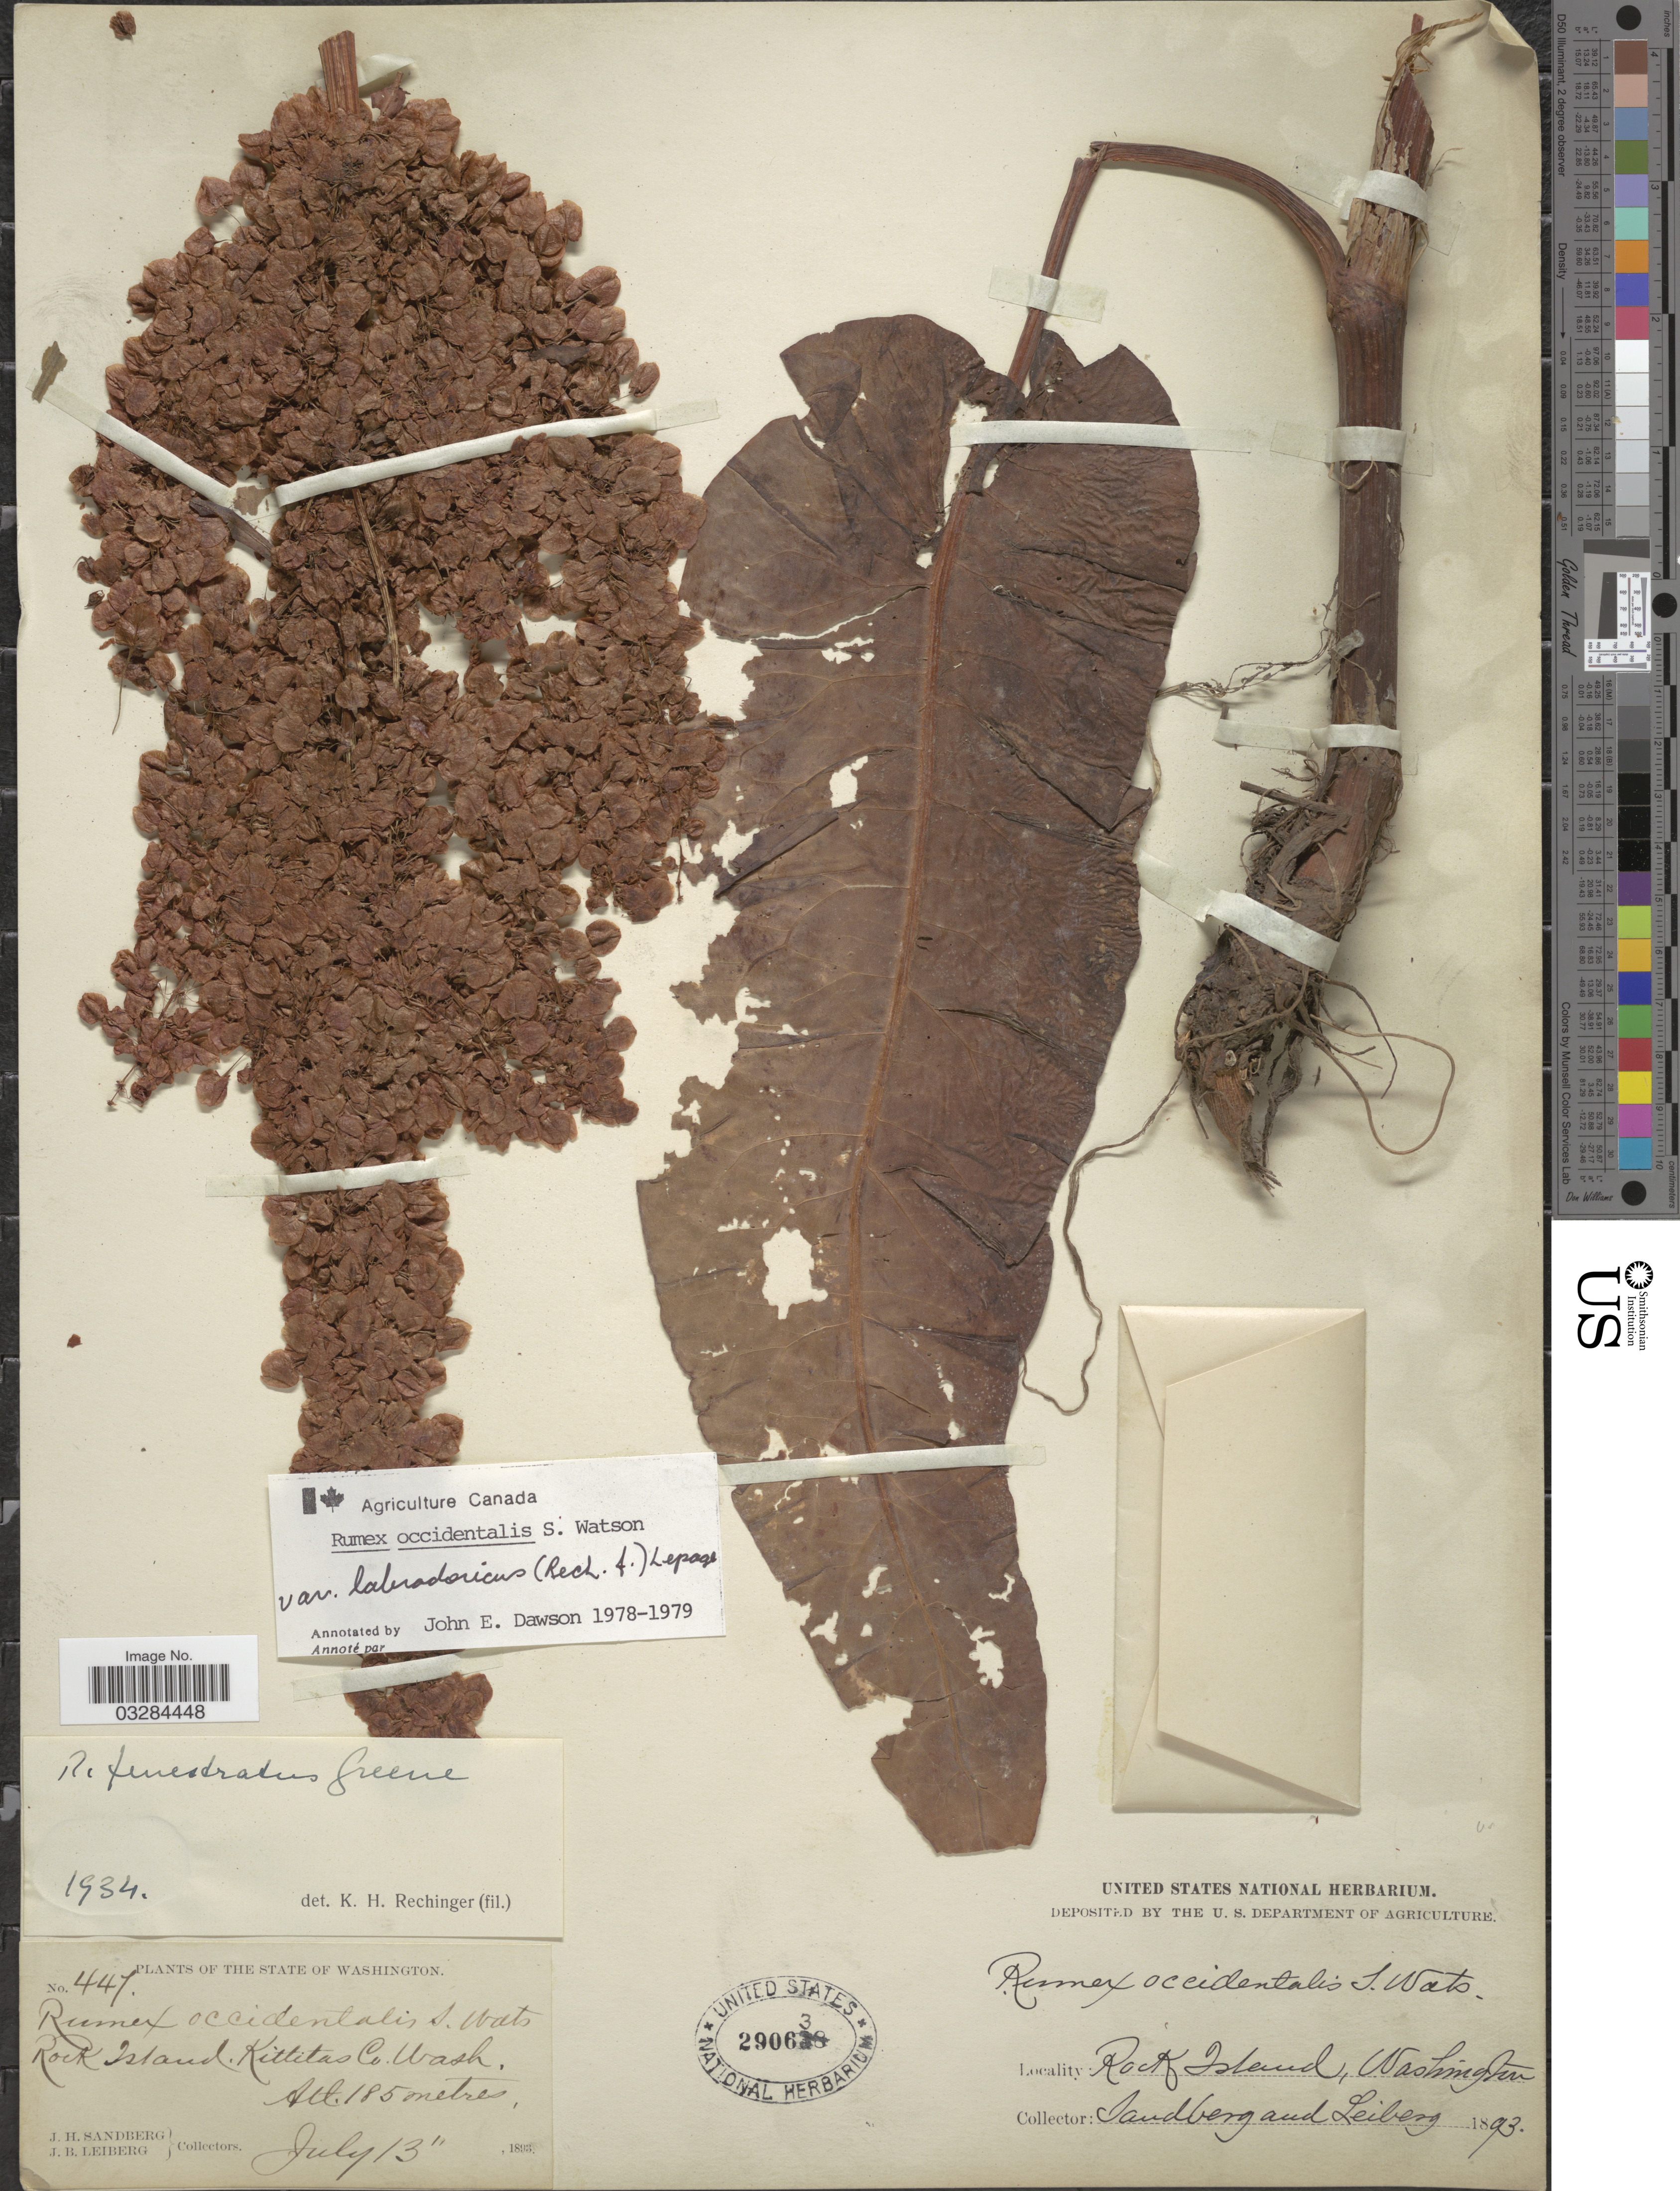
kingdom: Plantae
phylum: Tracheophyta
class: Magnoliopsida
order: Caryophyllales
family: Polygonaceae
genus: Rumex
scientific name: Rumex occidentalis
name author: S. Watson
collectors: J. H. Sandberg & J. B. Leiberg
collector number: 447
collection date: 1893-07-13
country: United States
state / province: Washington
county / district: Kittitas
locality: Rock Island, Kittitas Co.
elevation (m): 185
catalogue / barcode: US 29063